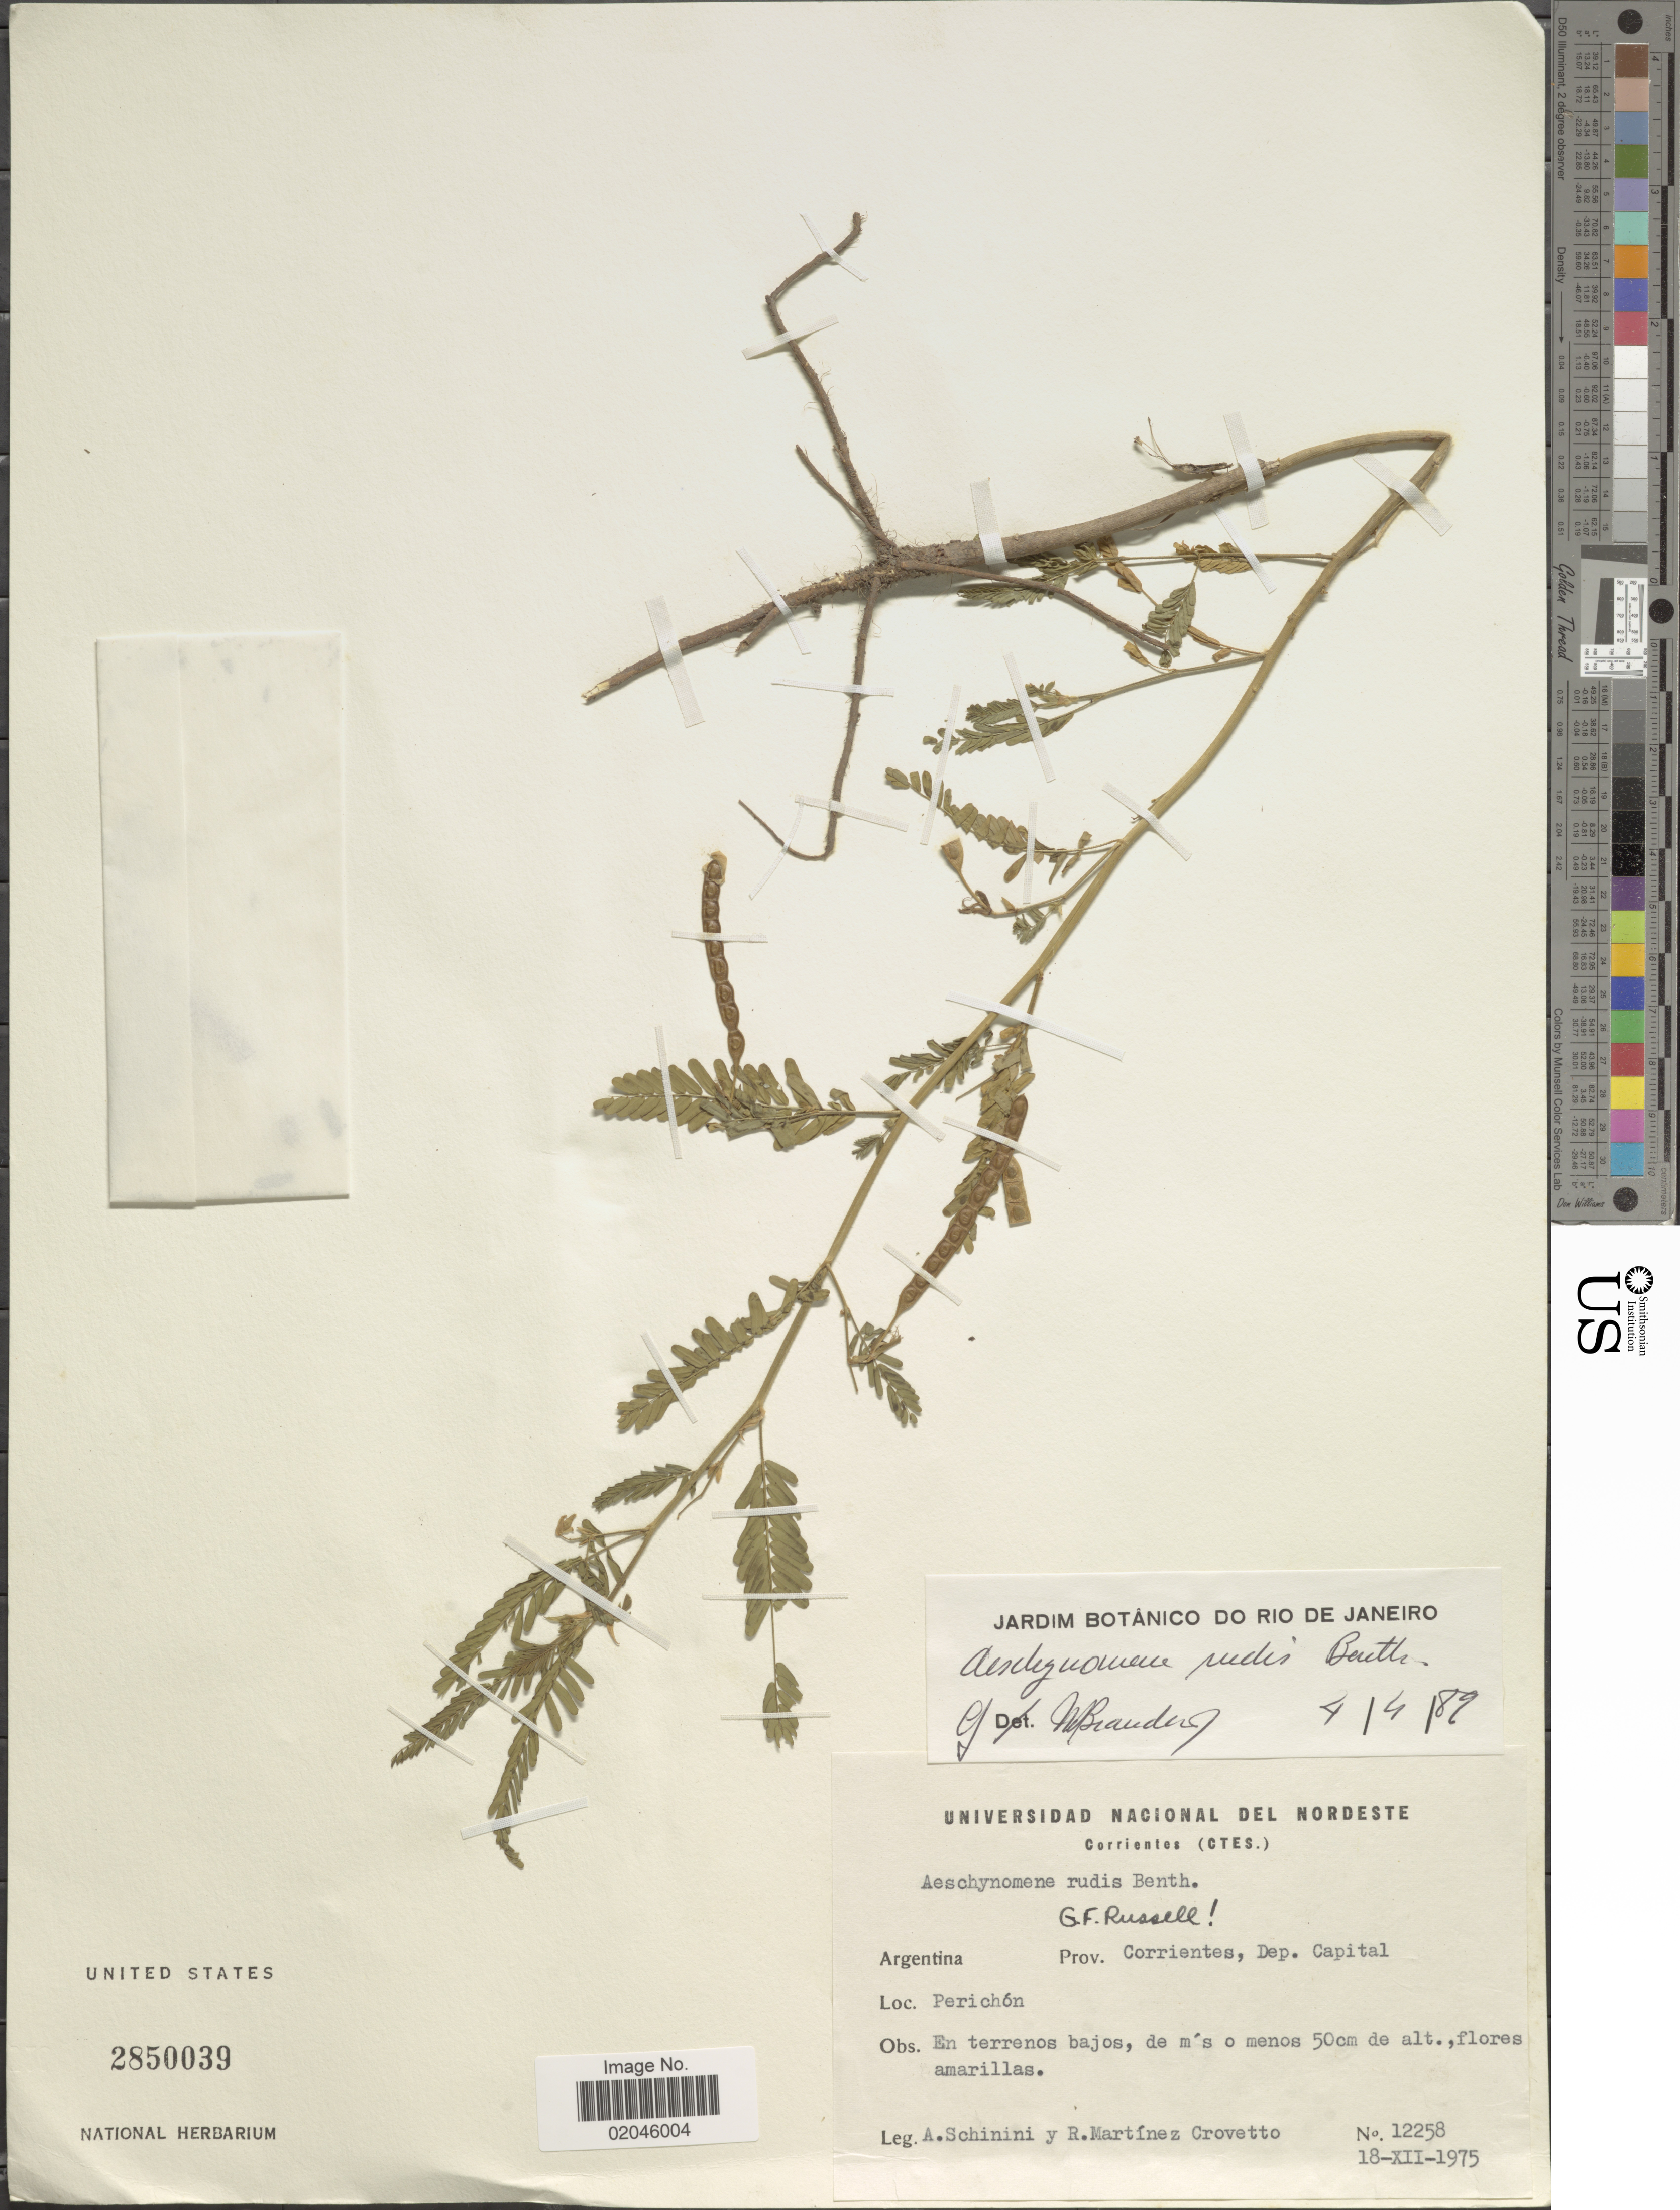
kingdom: Plantae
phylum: Tracheophyta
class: Magnoliopsida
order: Fabales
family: Fabaceae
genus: Aeschynomene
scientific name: Aeschynomene rudis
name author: Benth.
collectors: A. Schinini & R. Crovetto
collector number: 12258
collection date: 1975-12-18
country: Argentina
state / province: Corrientes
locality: Dep. Capital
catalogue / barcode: US 2850039